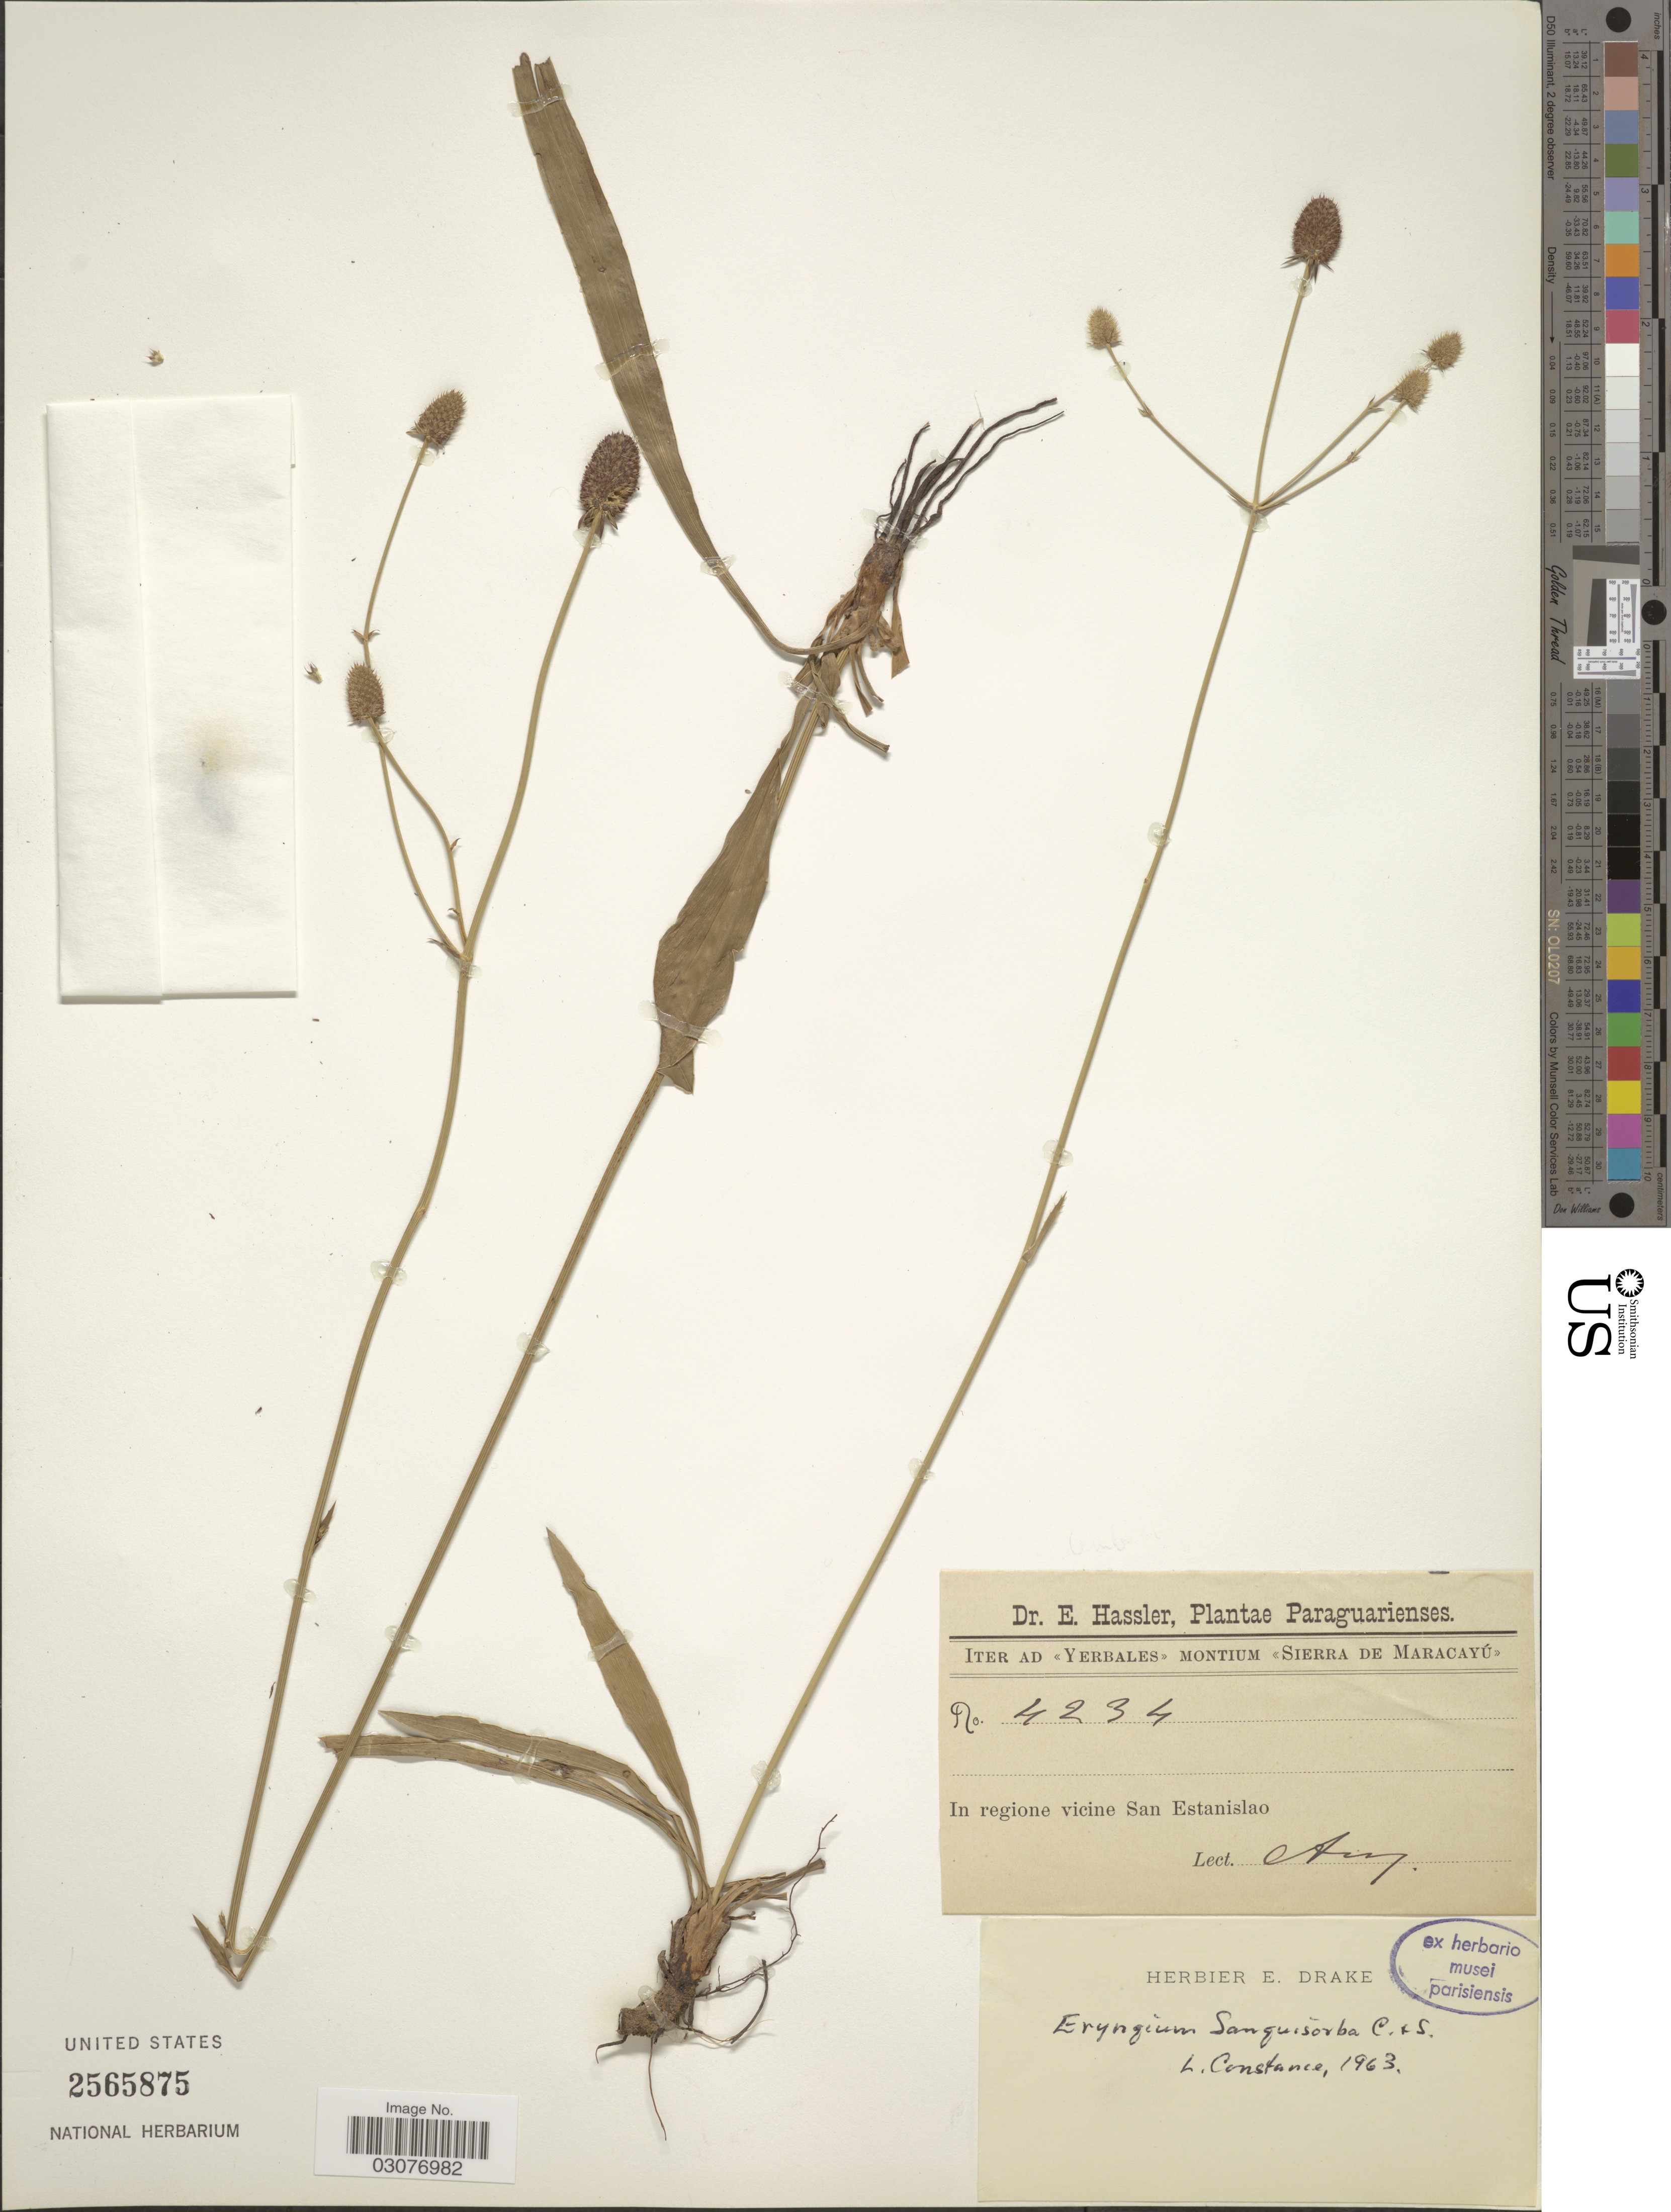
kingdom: Plantae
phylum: Tracheophyta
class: Magnoliopsida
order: Apiales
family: Apiaceae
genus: Eryngium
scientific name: Eryngium sanguisorba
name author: Cham. & Schltdl.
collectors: E. Hassler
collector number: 4234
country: Paraguay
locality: In regione vicine San Estanislao.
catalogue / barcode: US 2565875